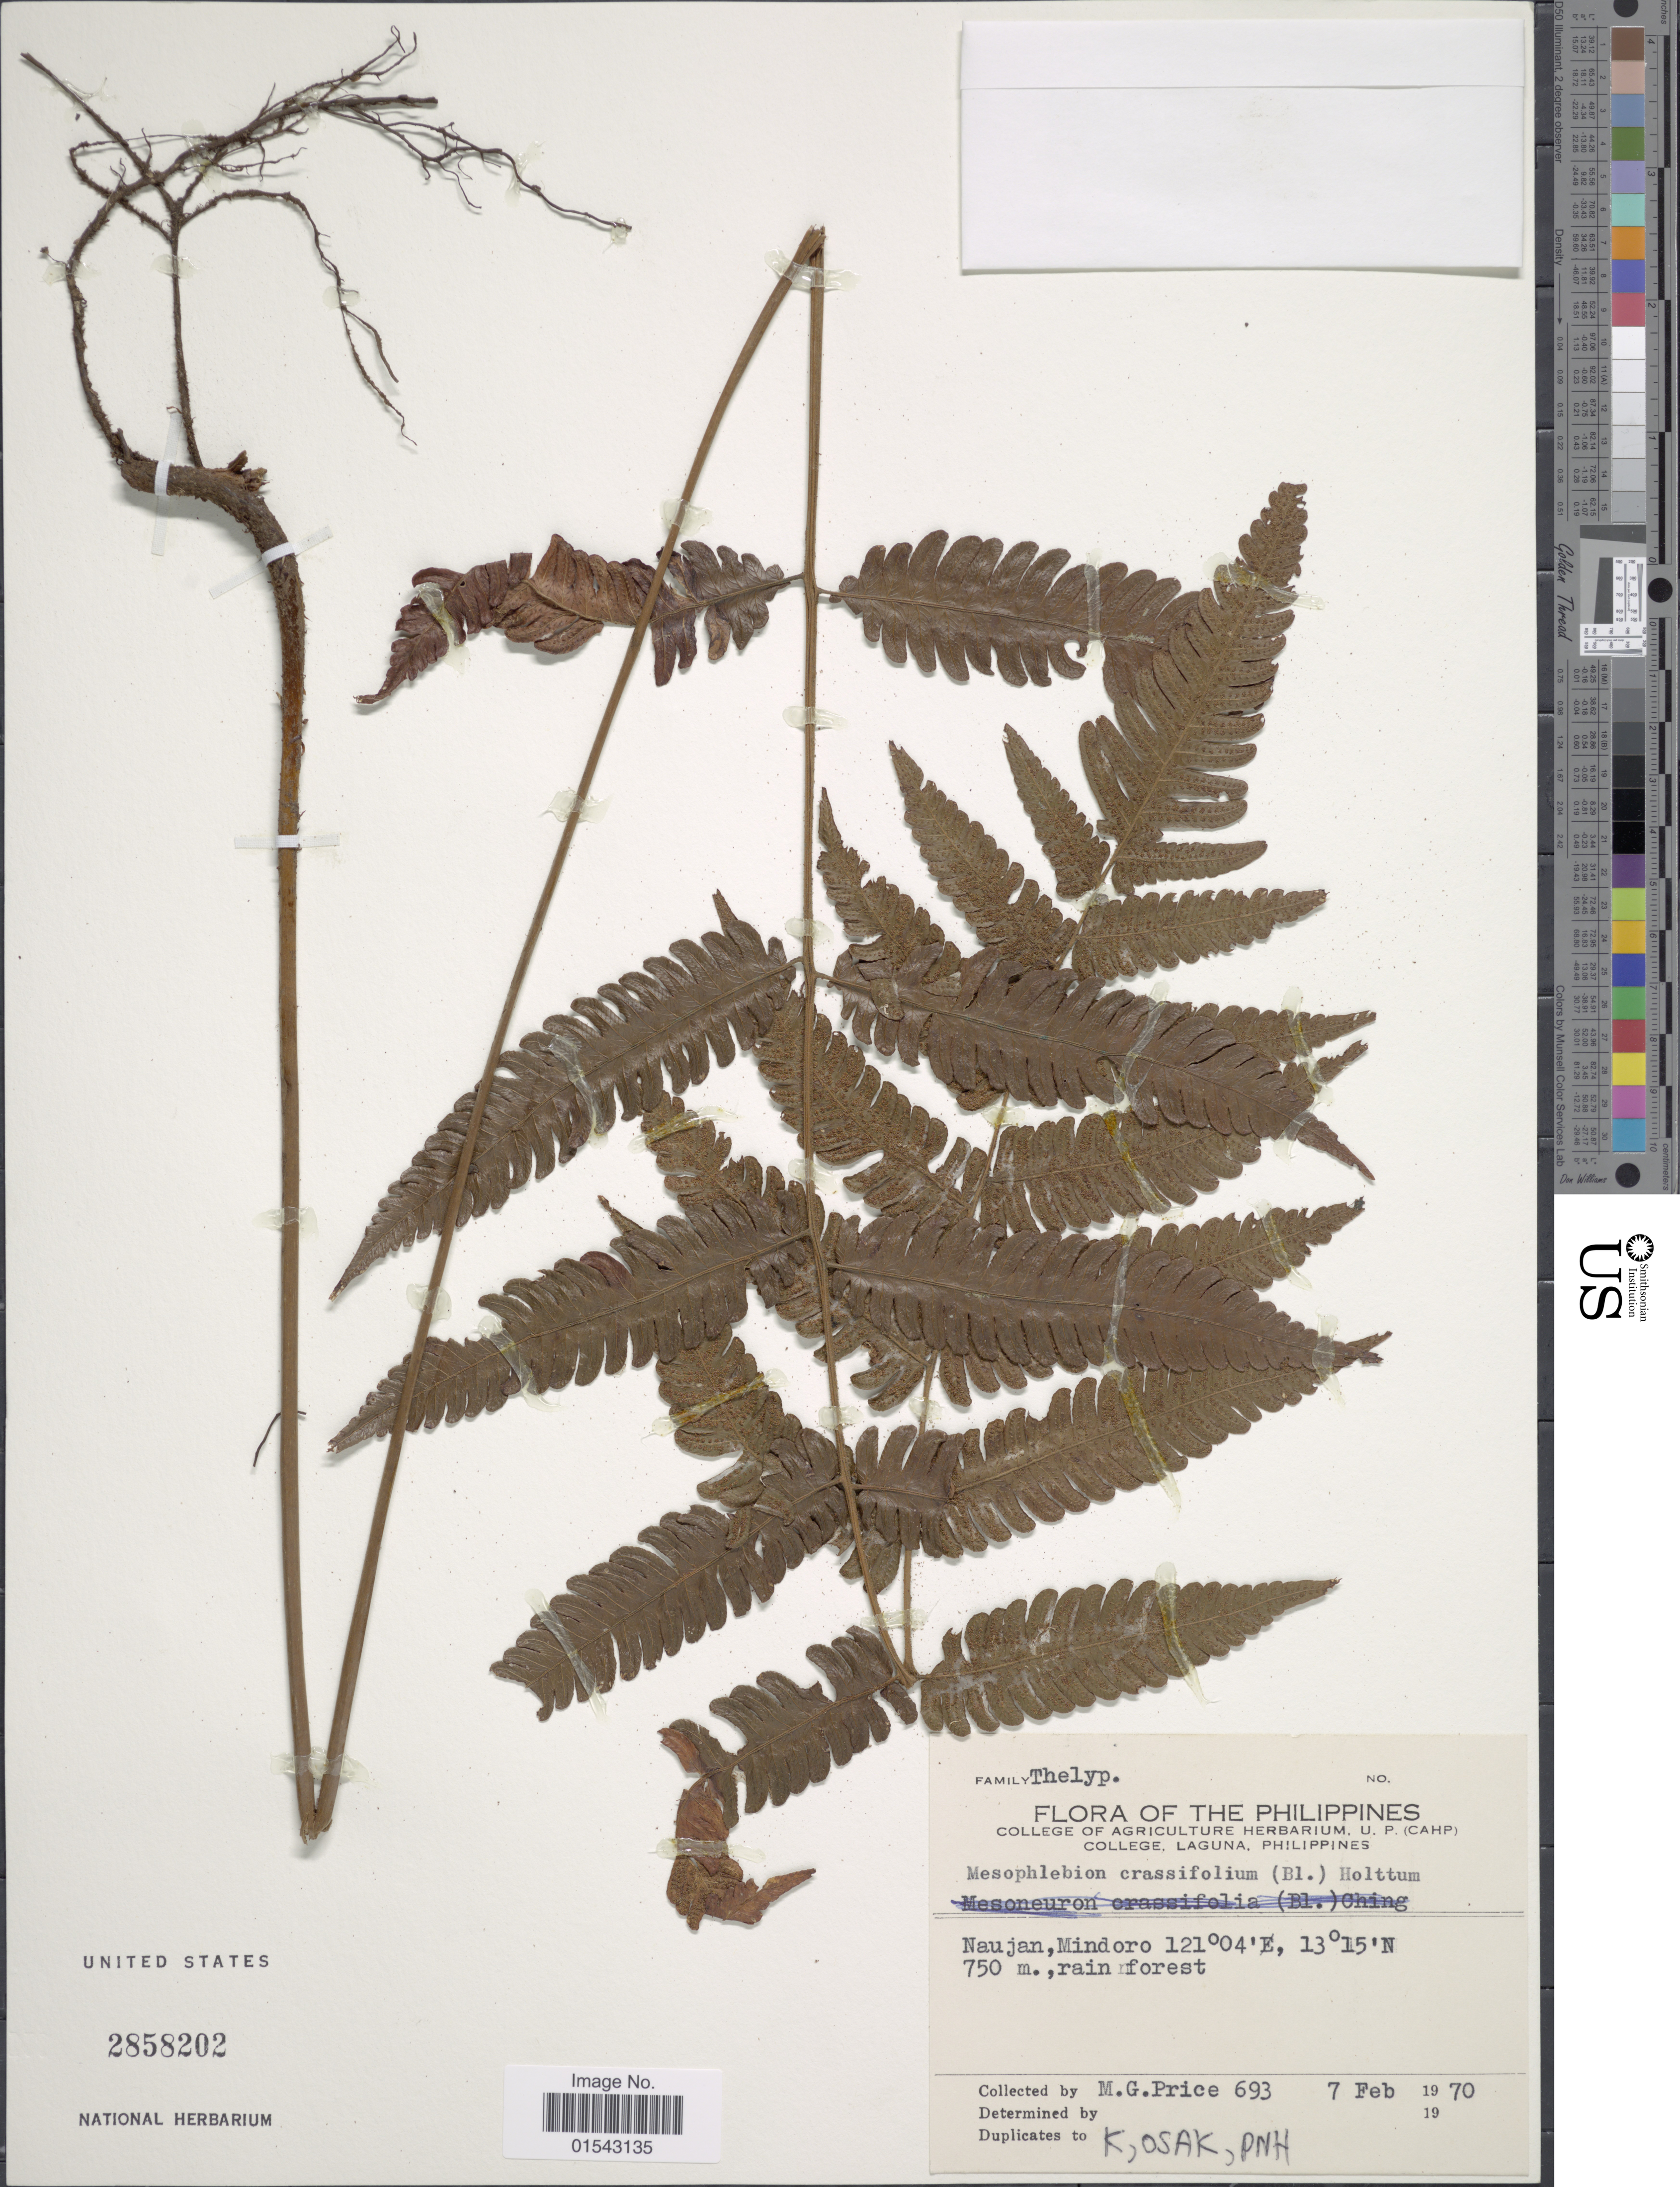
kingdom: Plantae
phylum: Tracheophyta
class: Polypodiopsida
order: Polypodiales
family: Thelypteridaceae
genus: Mesophlebion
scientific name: Mesophlebion crassifolium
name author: (Blume) Holttum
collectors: M. G. Price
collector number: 639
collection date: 1970-02-07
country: Philippines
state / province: Mimaropa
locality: Naujan, Mindoro, Laguna Philippines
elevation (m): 750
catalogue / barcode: US 2858202